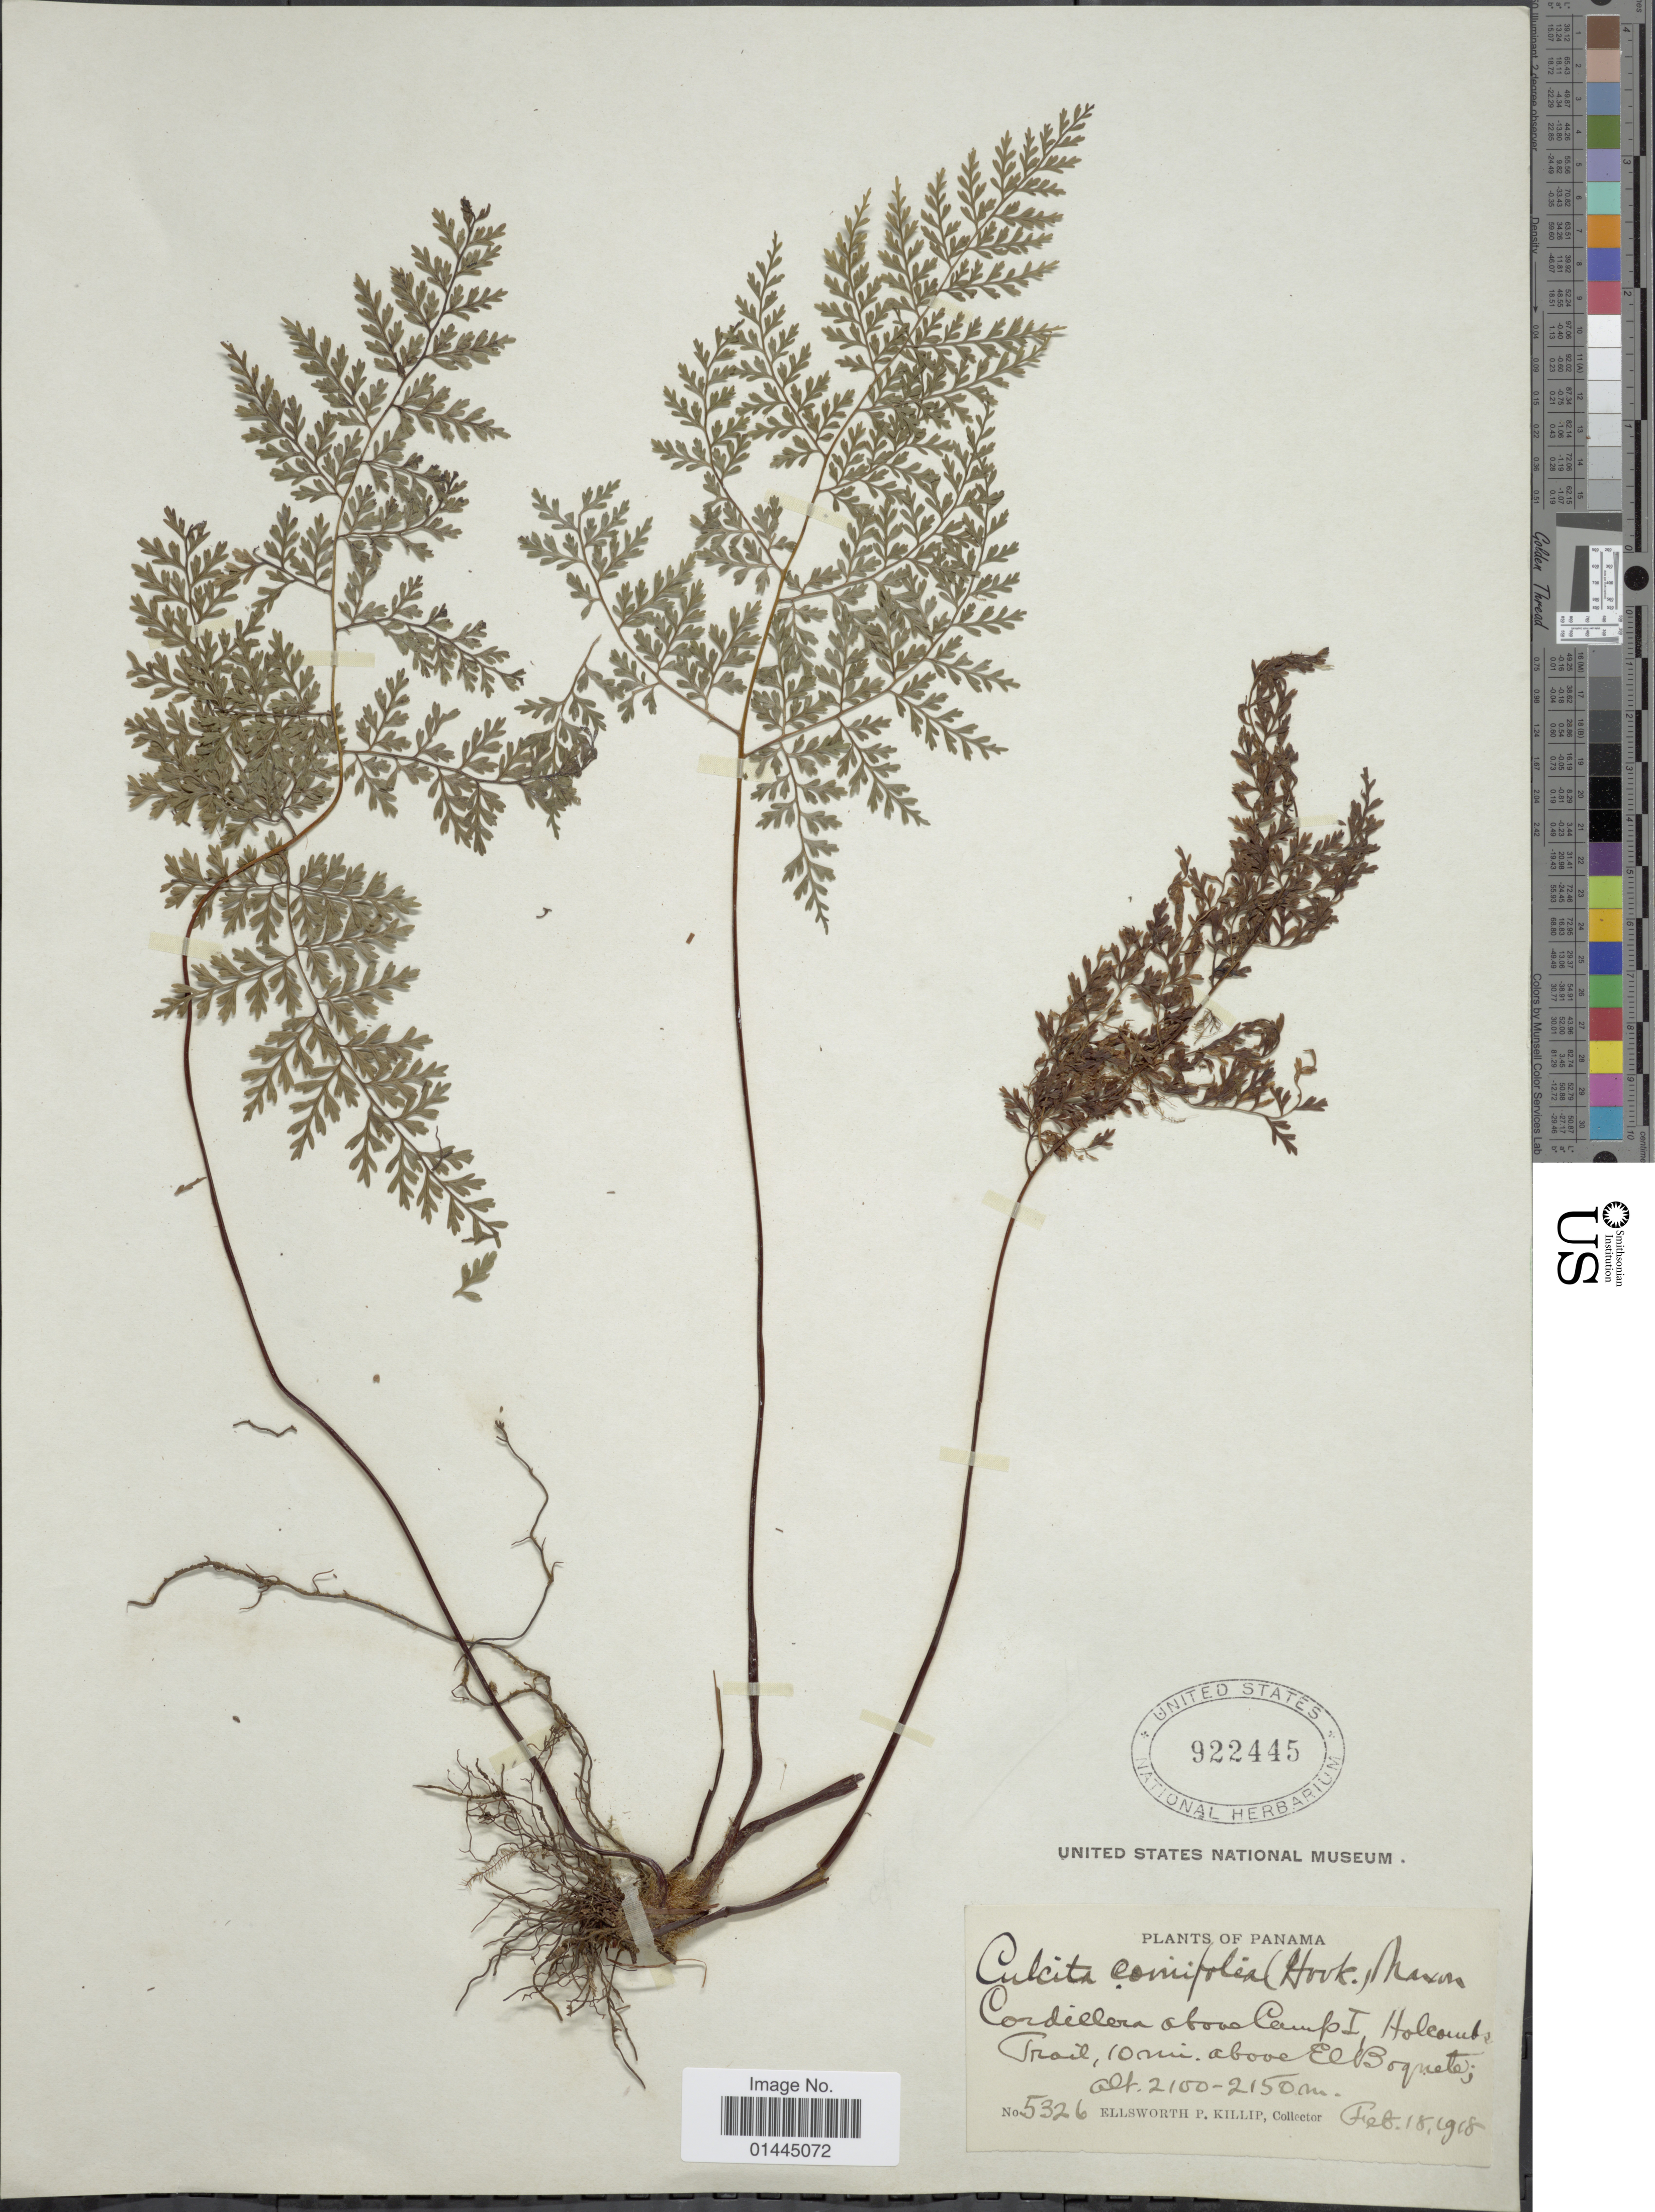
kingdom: Plantae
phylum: Tracheophyta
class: Polypodiopsida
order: Cyatheales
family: Culcitaceae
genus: Culcita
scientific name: Culcita coniifolia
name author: (Hook.) Maxon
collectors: E. P. Killip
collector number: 5326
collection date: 1918-02-18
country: Panama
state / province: Chiriquí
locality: Cordillera above "Camp I", Holcombs Trail, 10 mi above El Boquete.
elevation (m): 2100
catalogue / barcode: US 922445